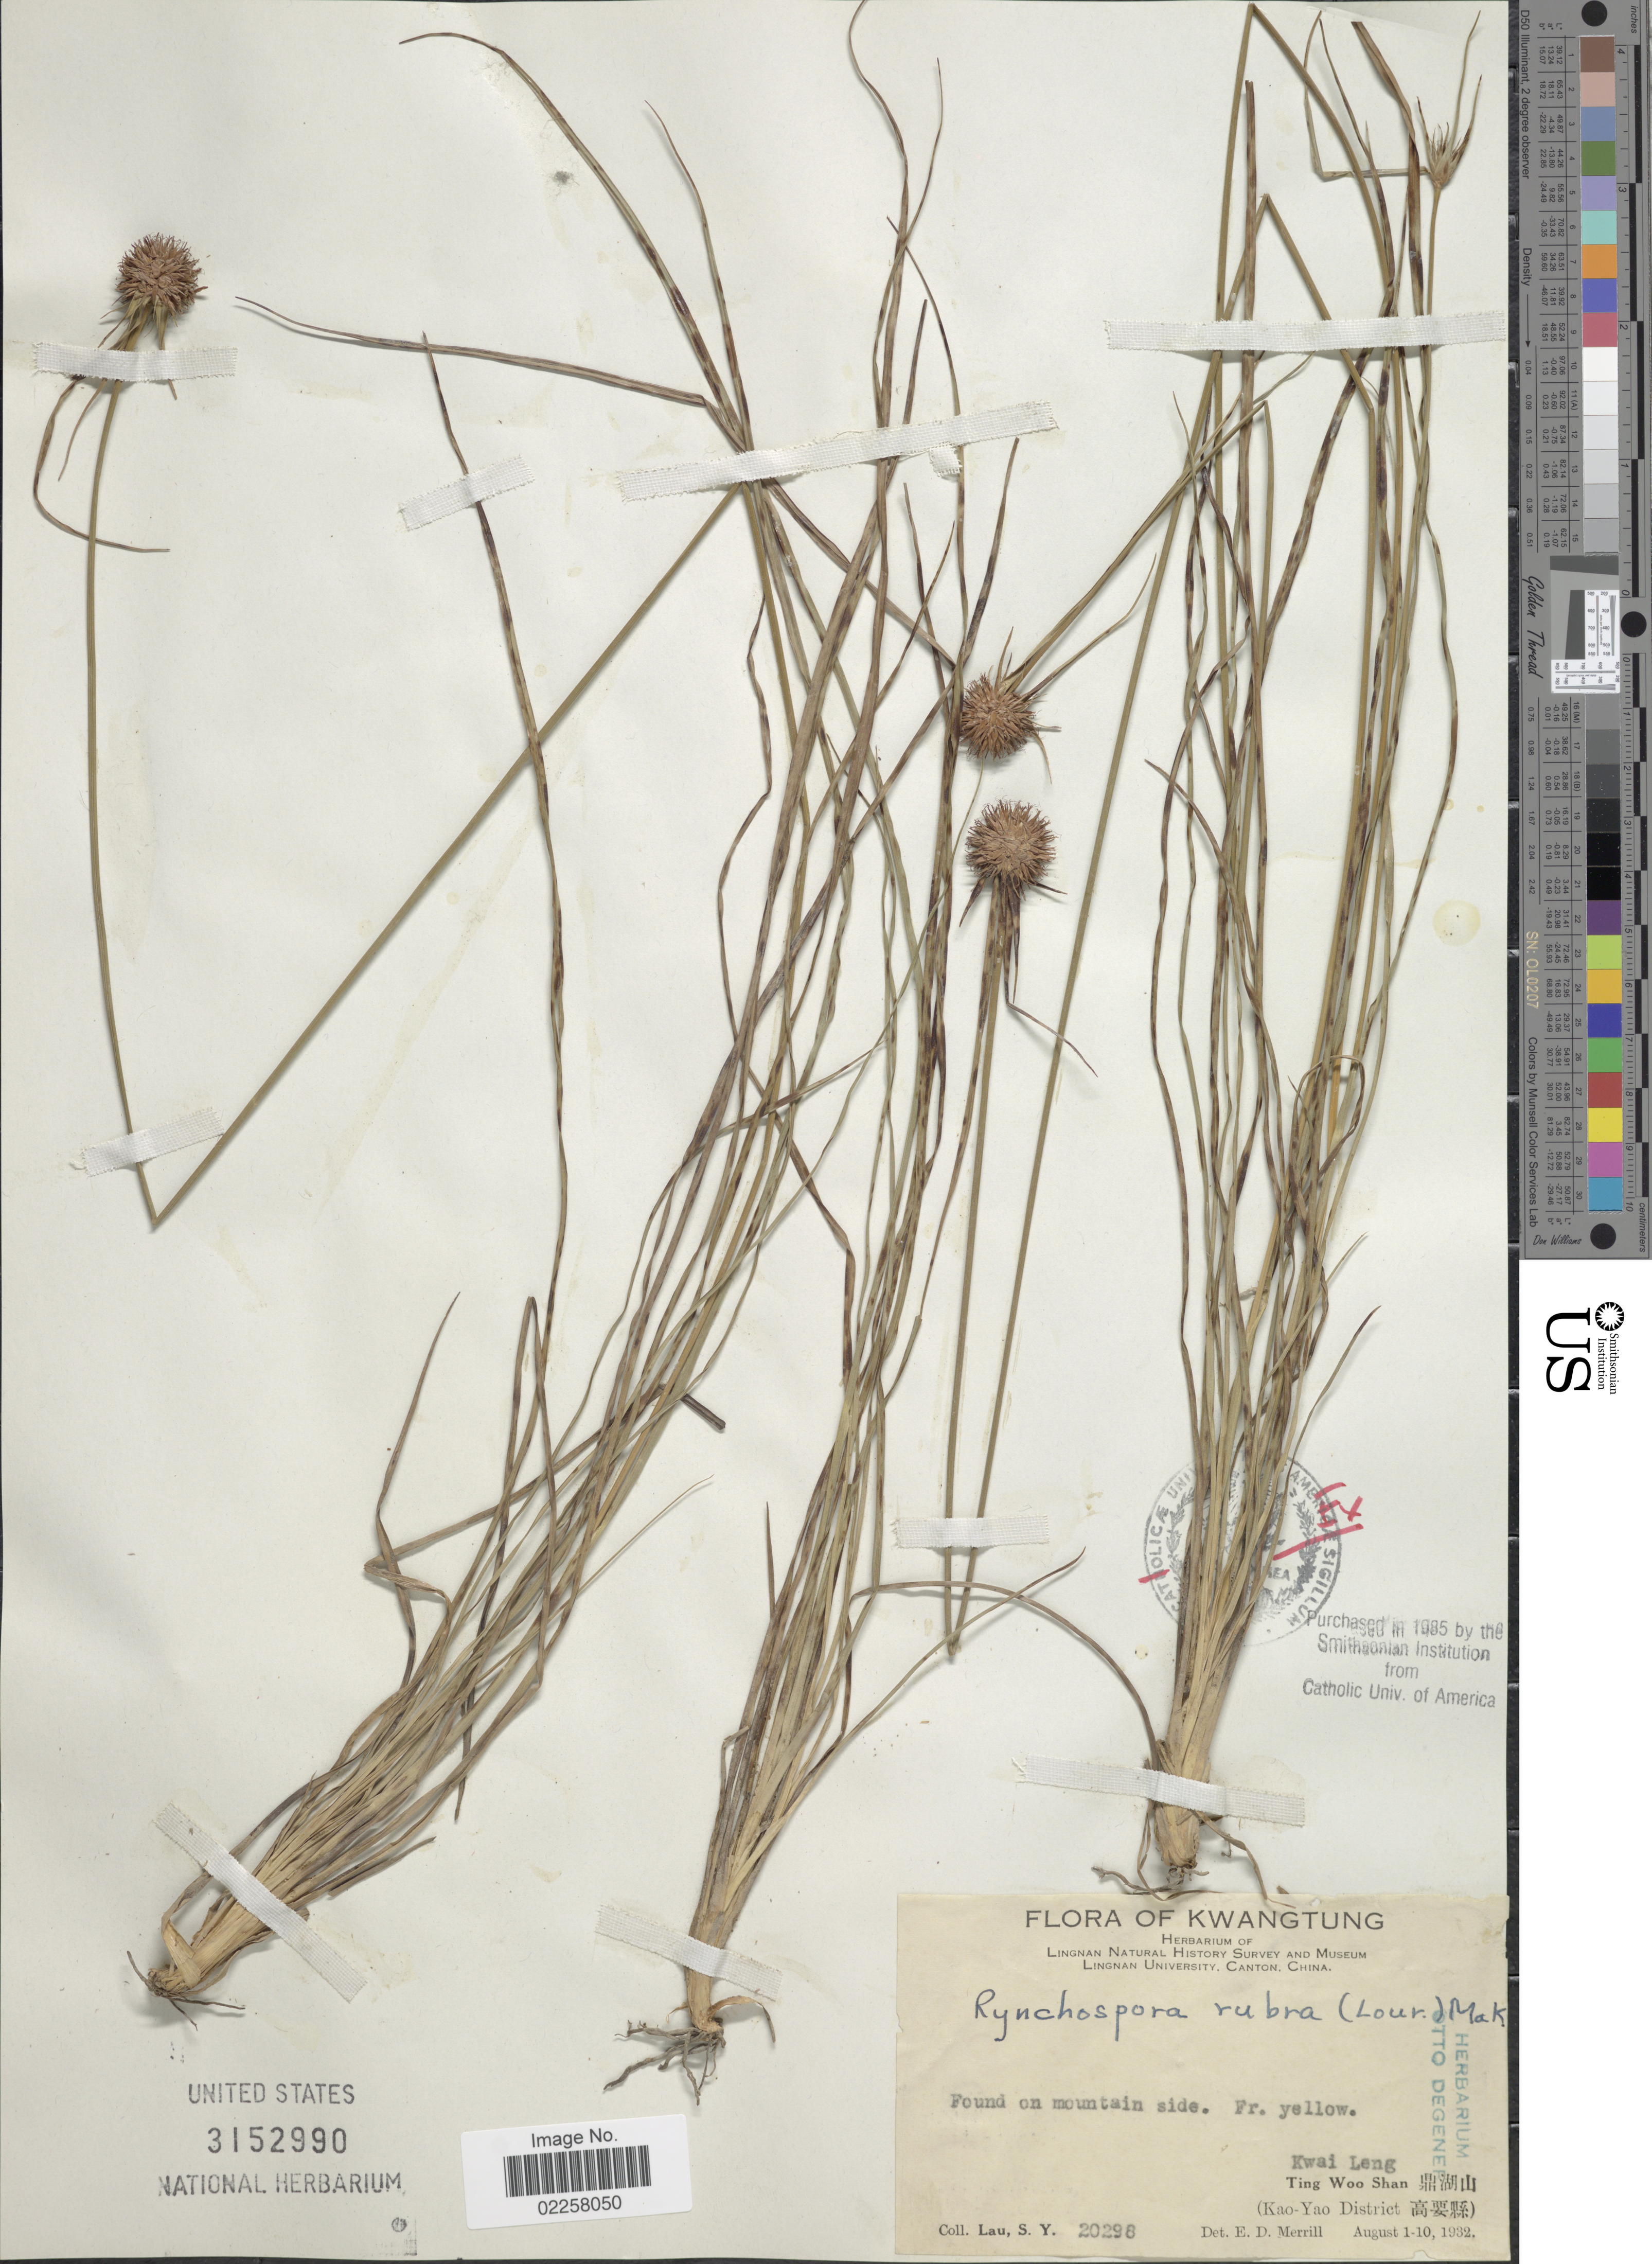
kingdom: Plantae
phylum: Tracheophyta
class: Liliopsida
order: Poales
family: Cyperaceae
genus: Rhynchospora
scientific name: Rhynchospora rubra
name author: (Lour.) Makino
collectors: S. Y. Lau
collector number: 20298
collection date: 1932-08-01/1932-08-10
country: China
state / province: Guangdong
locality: Kwangtung. Kwai Leng. Ting Woo Shan X. (Kao-Yao District X)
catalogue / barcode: US 3152990